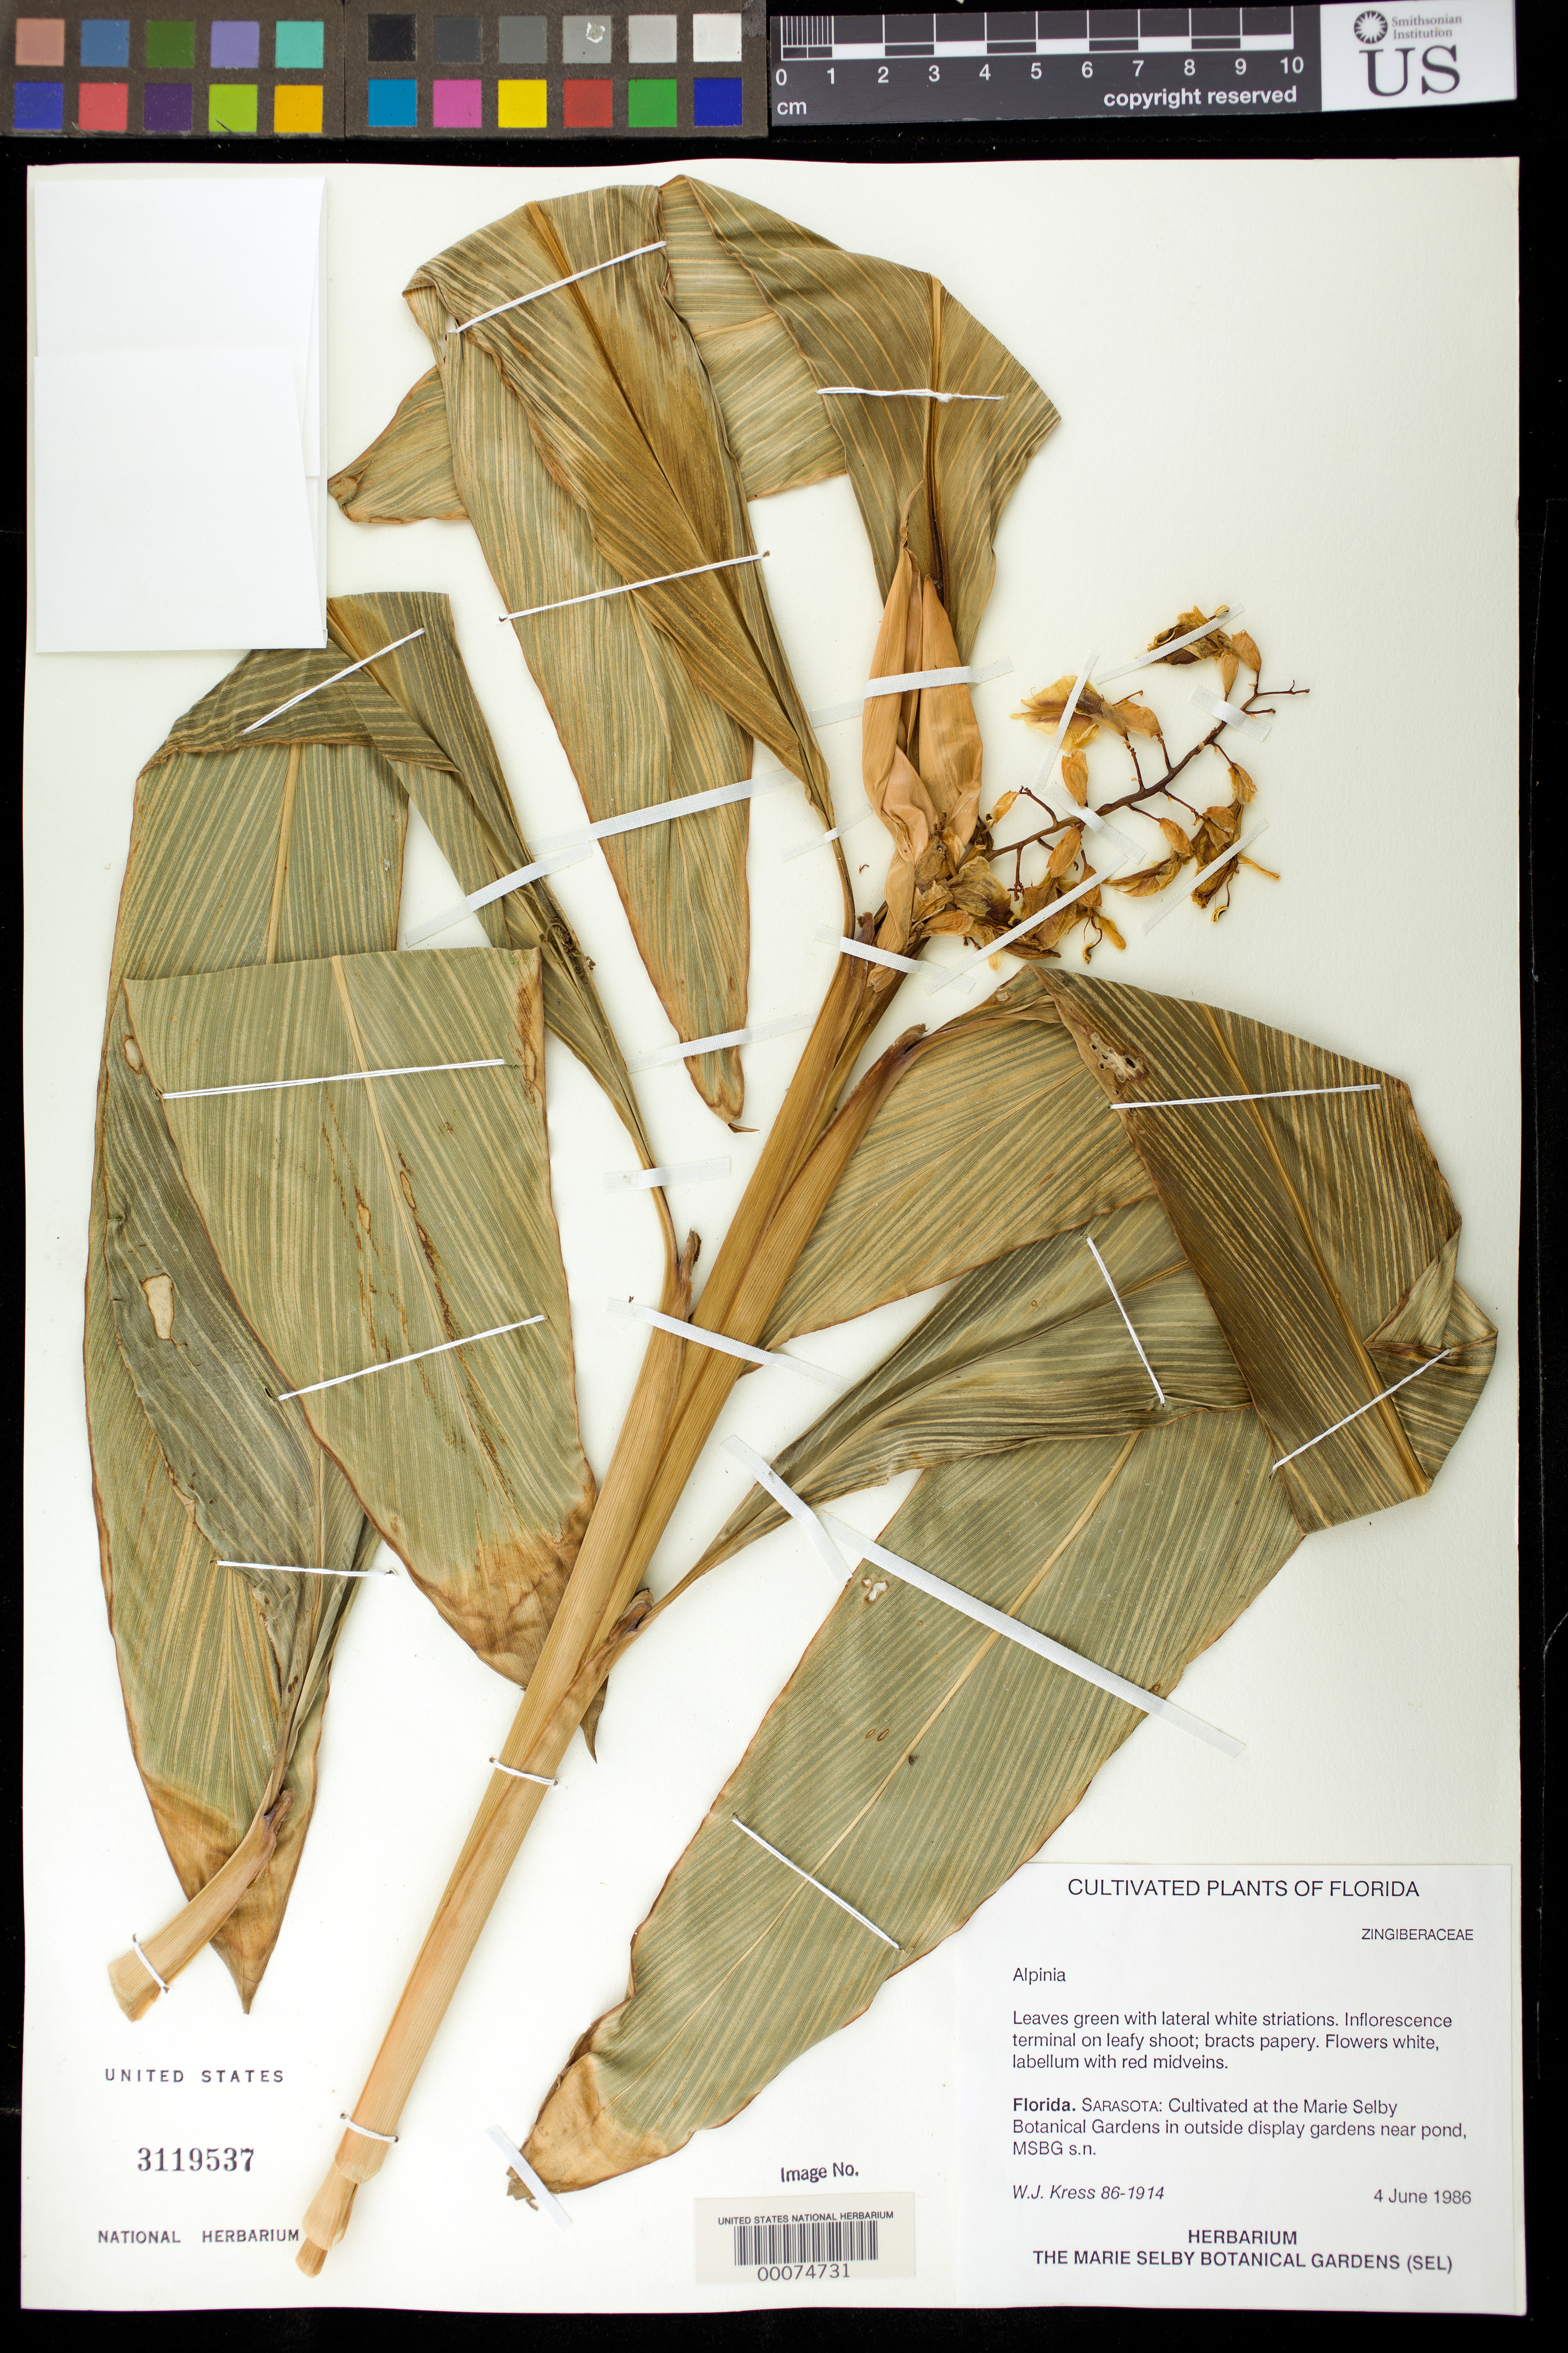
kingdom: Plantae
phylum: Tracheophyta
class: Liliopsida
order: Zingiberales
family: Zingiberaceae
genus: Alpinia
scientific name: Alpinia sp.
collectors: W. J. Kress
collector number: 86-1914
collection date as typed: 04 Jun 1986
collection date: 1986-06-04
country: United States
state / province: Florida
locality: Sarasota: cultivated at the Marie Selby Botanical Gardens in outside display gardens.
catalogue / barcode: US 3119537